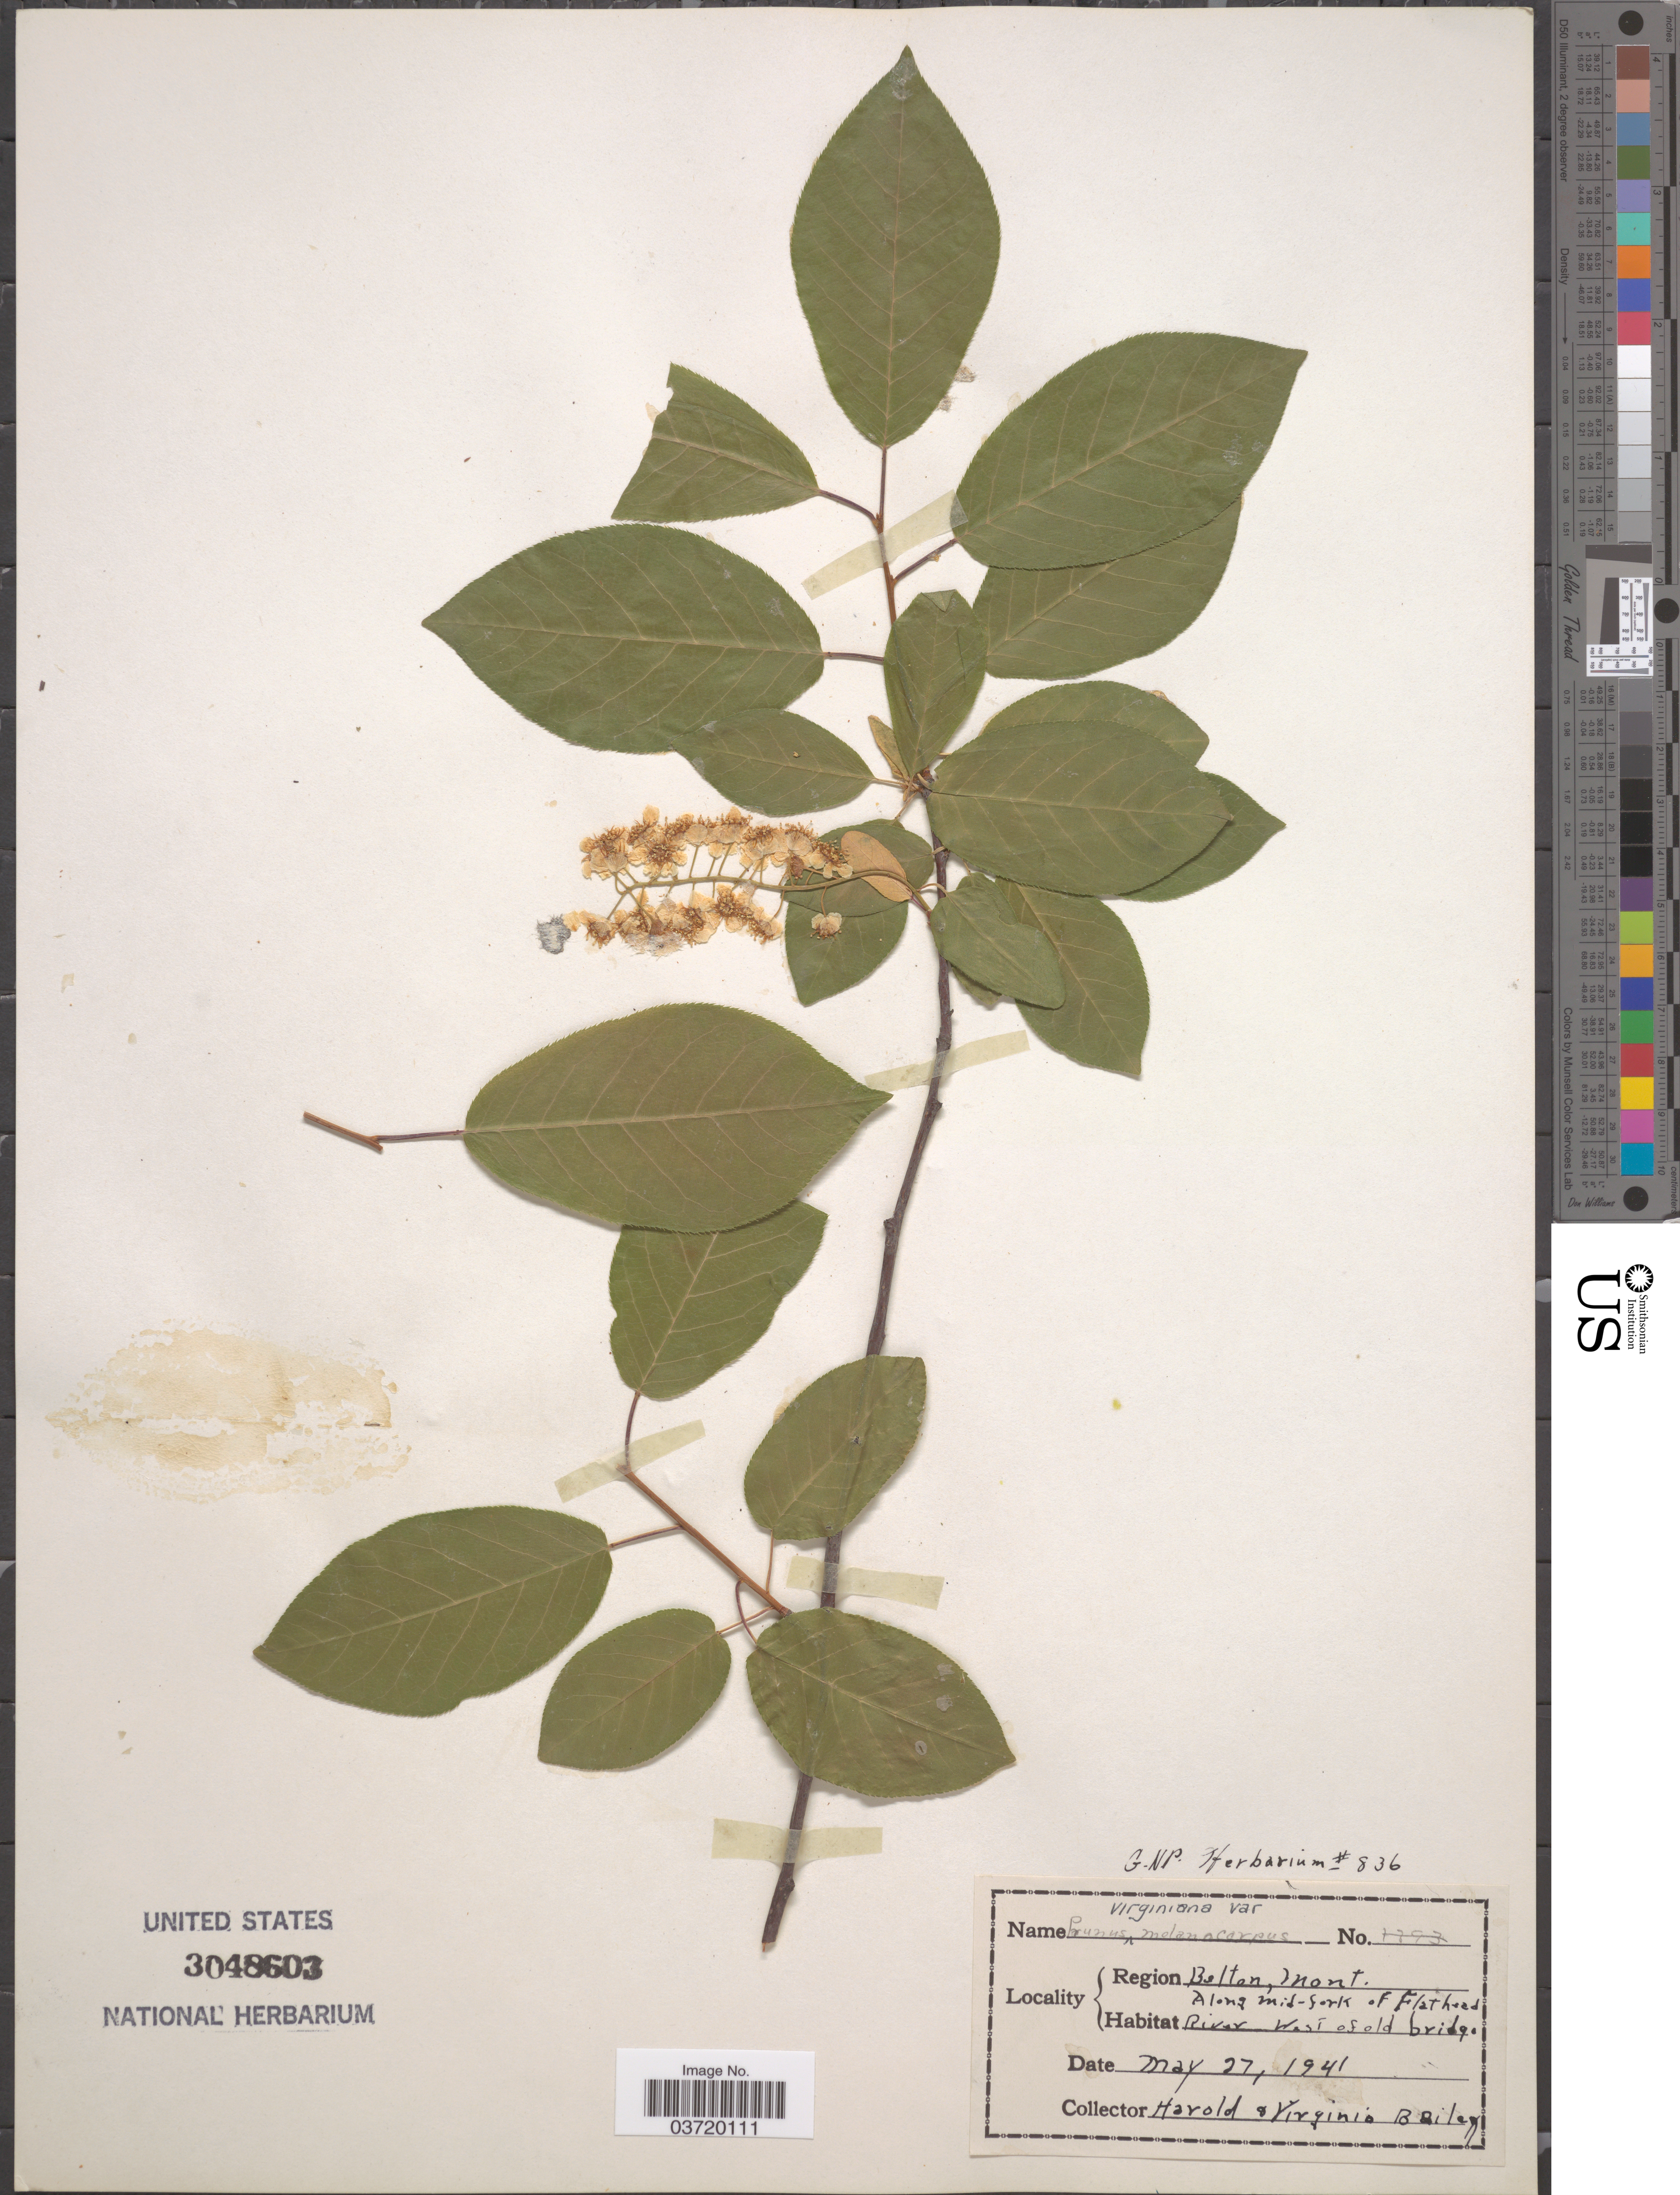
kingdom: Plantae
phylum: Tracheophyta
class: Magnoliopsida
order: Rosales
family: Rosaceae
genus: Prunus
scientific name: Prunus virginiana var. melanocarpa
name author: (A. Nelson) Sarg.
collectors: H. Bailey & V. L. Bailey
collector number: G.N.P Herbarium 836?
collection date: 1941-05-27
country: United States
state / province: Montana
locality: Region Belton. Along mid-fork of Flathead. River west of old bridge.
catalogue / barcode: US 3048603